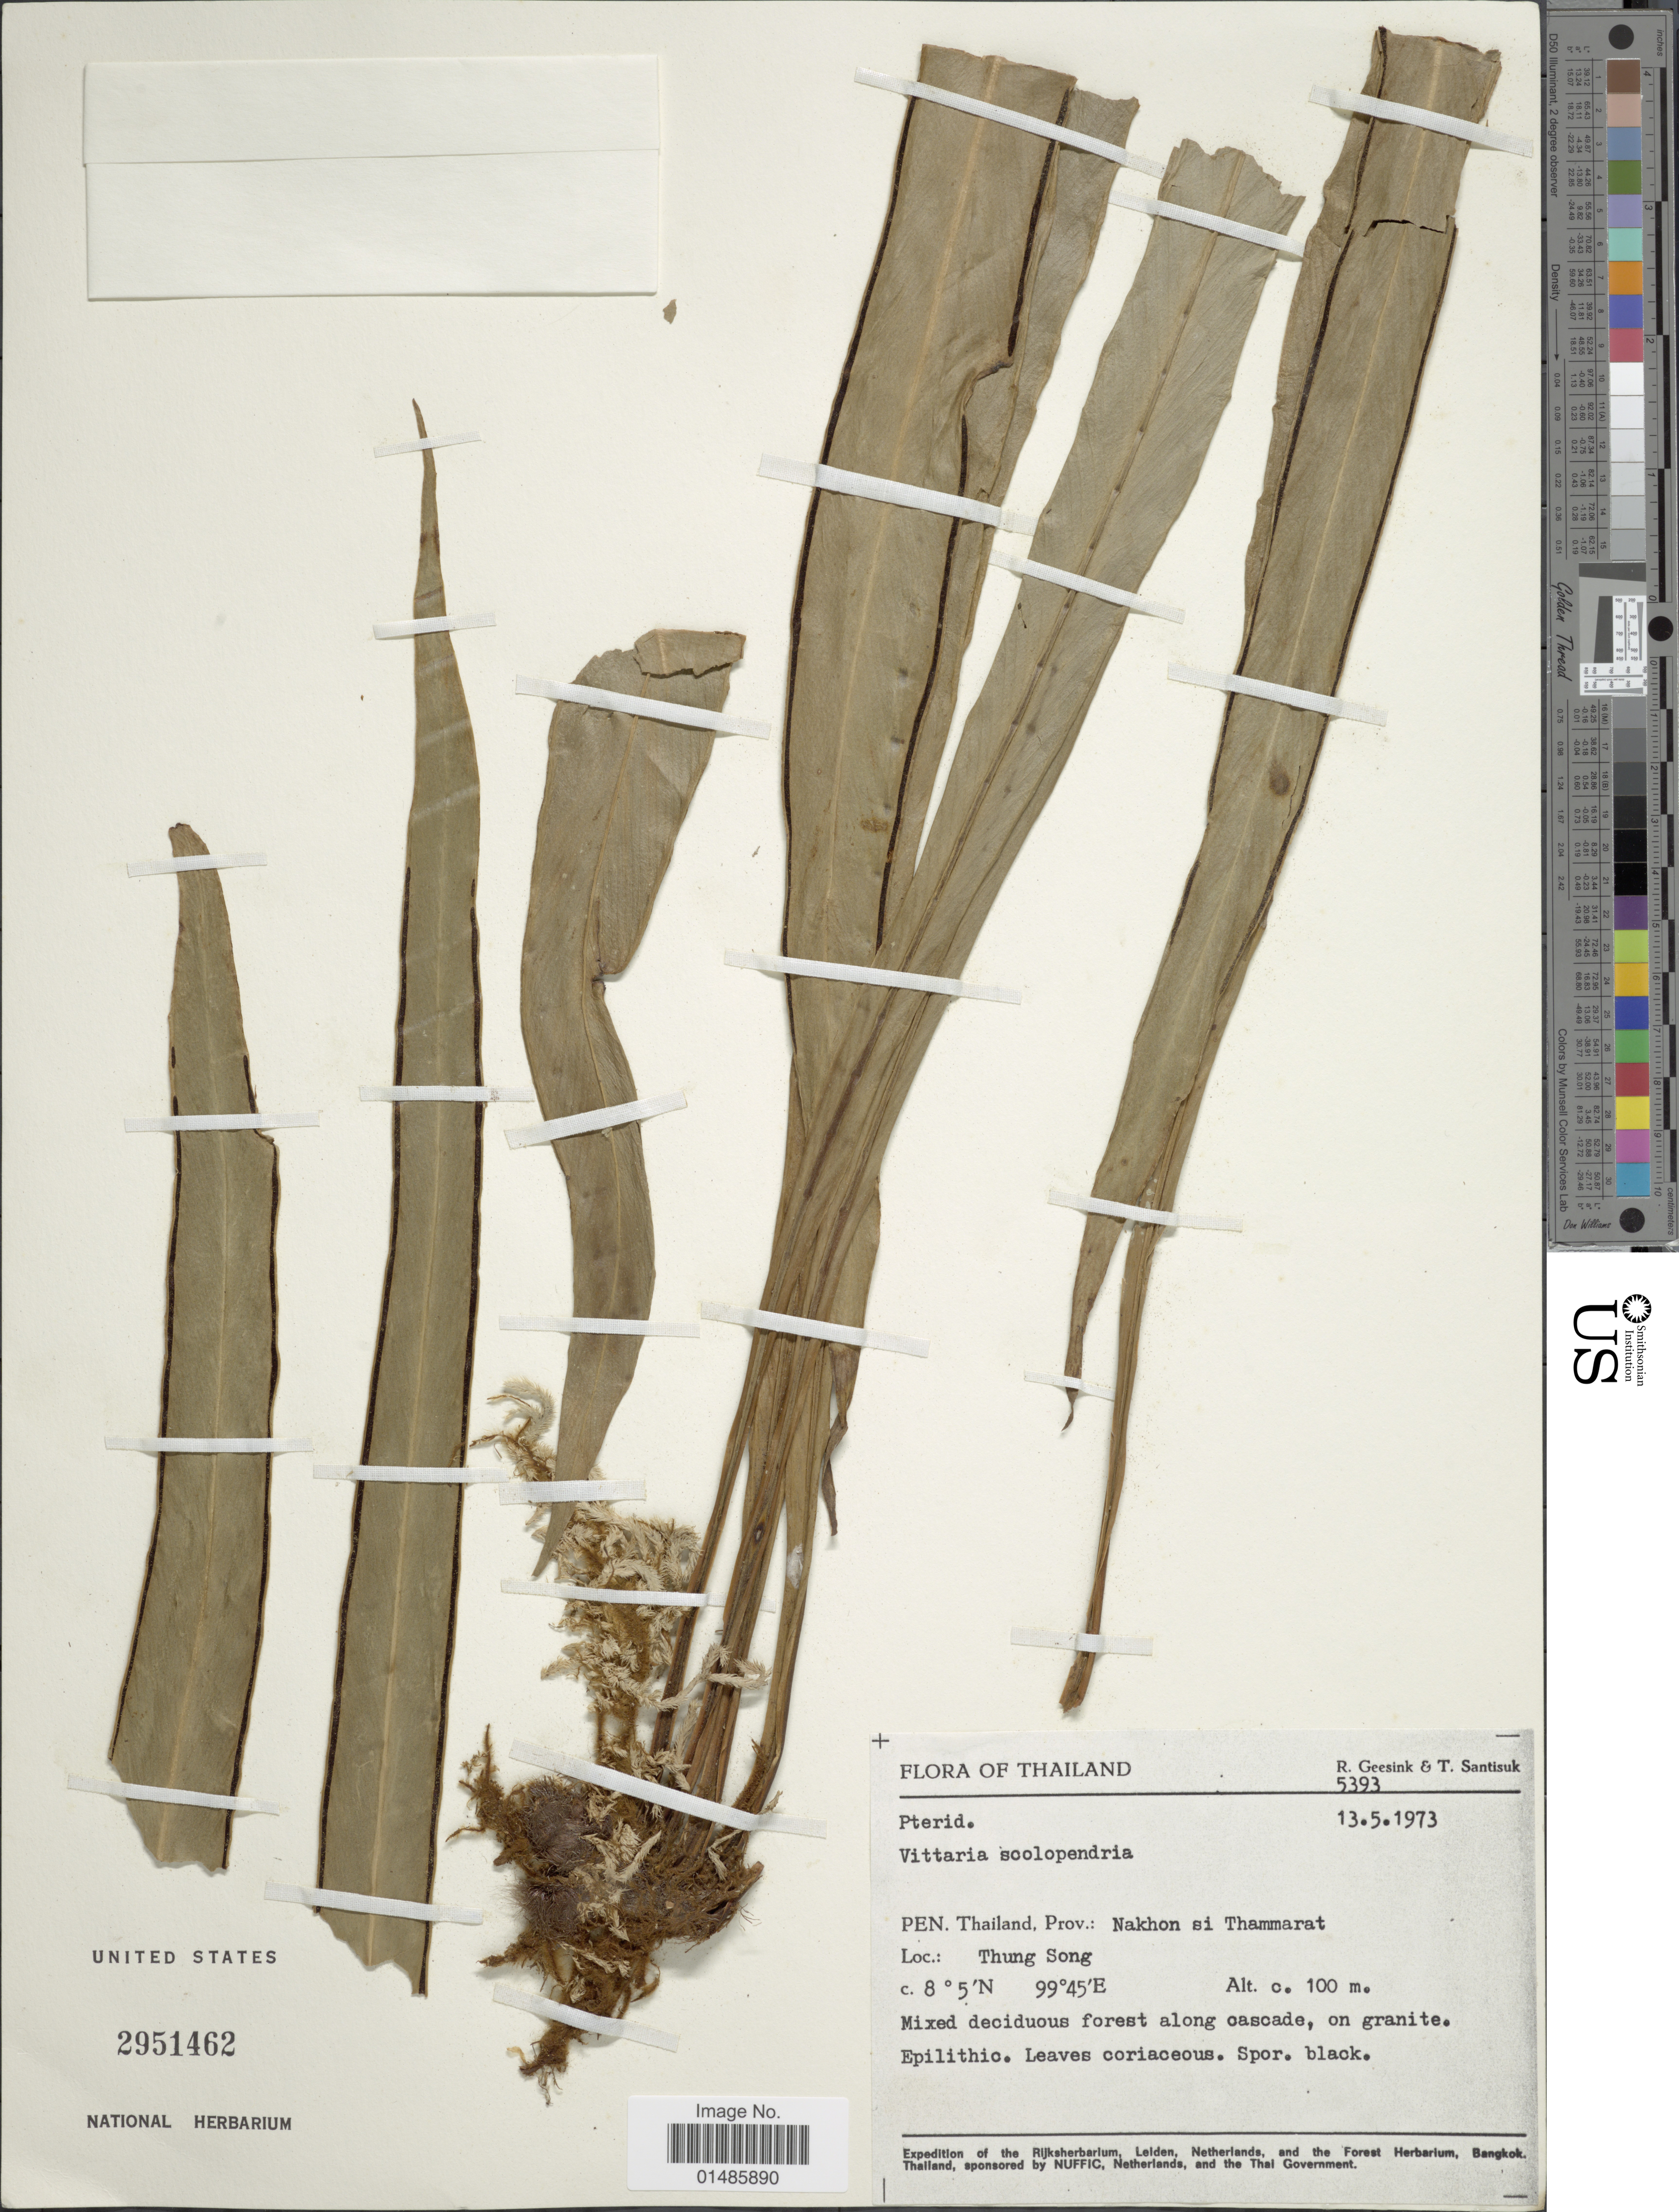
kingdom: Plantae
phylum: Tracheophyta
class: Polypodiopsida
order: Polypodiales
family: Pteridaceae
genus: Haplopteris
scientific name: Haplopteris scolopendrina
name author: (Bory) Presl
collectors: R. Geesink & T. Santisuk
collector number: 5393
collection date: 1973-05-13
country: Thailand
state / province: Nakhon Si Thammarat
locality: PEN. Thailand, Thung Song.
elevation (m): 100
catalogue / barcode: US 2951462